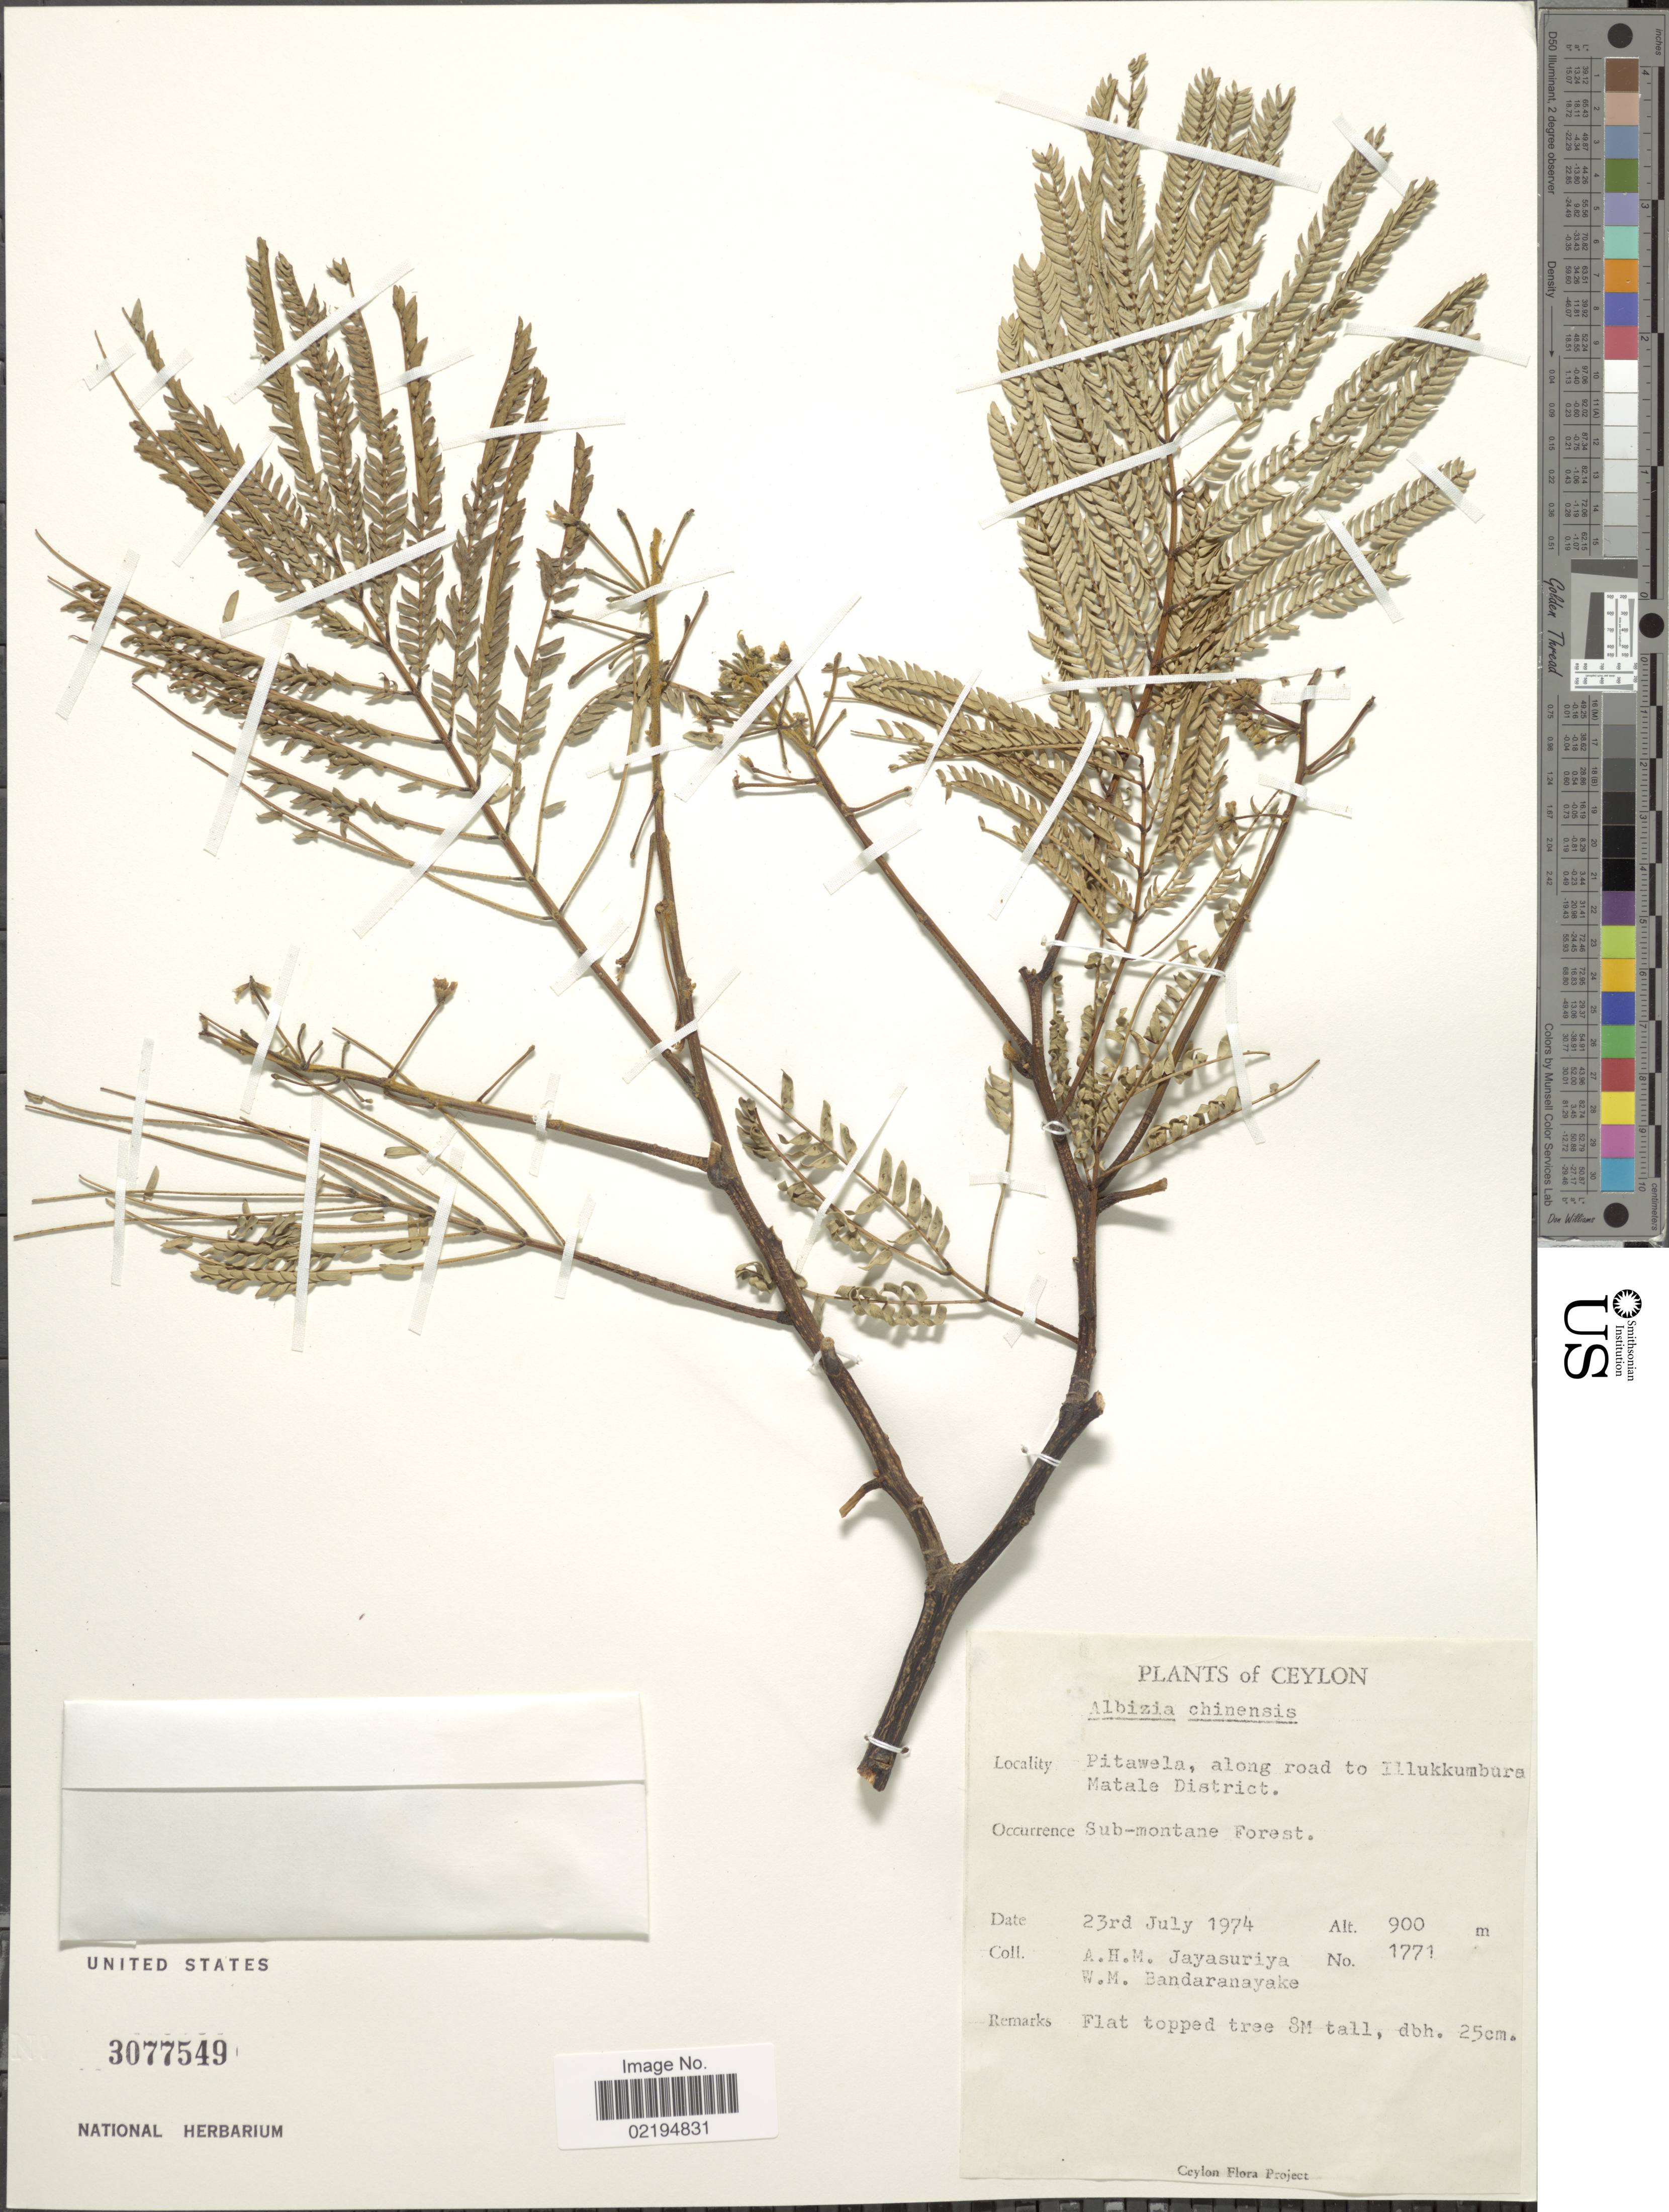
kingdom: Plantae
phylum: Tracheophyta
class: Magnoliopsida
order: Fabales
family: Fabaceae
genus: Albizia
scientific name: Albizia chinensis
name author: (Osbeck) Merr.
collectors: A. H. Jayasuriya & W. Bandaranayake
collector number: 1771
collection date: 1974-07-23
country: Sri Lanka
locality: Ceylon, Pitawela, along road to Illukkumbura Matale District.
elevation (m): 900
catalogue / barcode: US 3077549